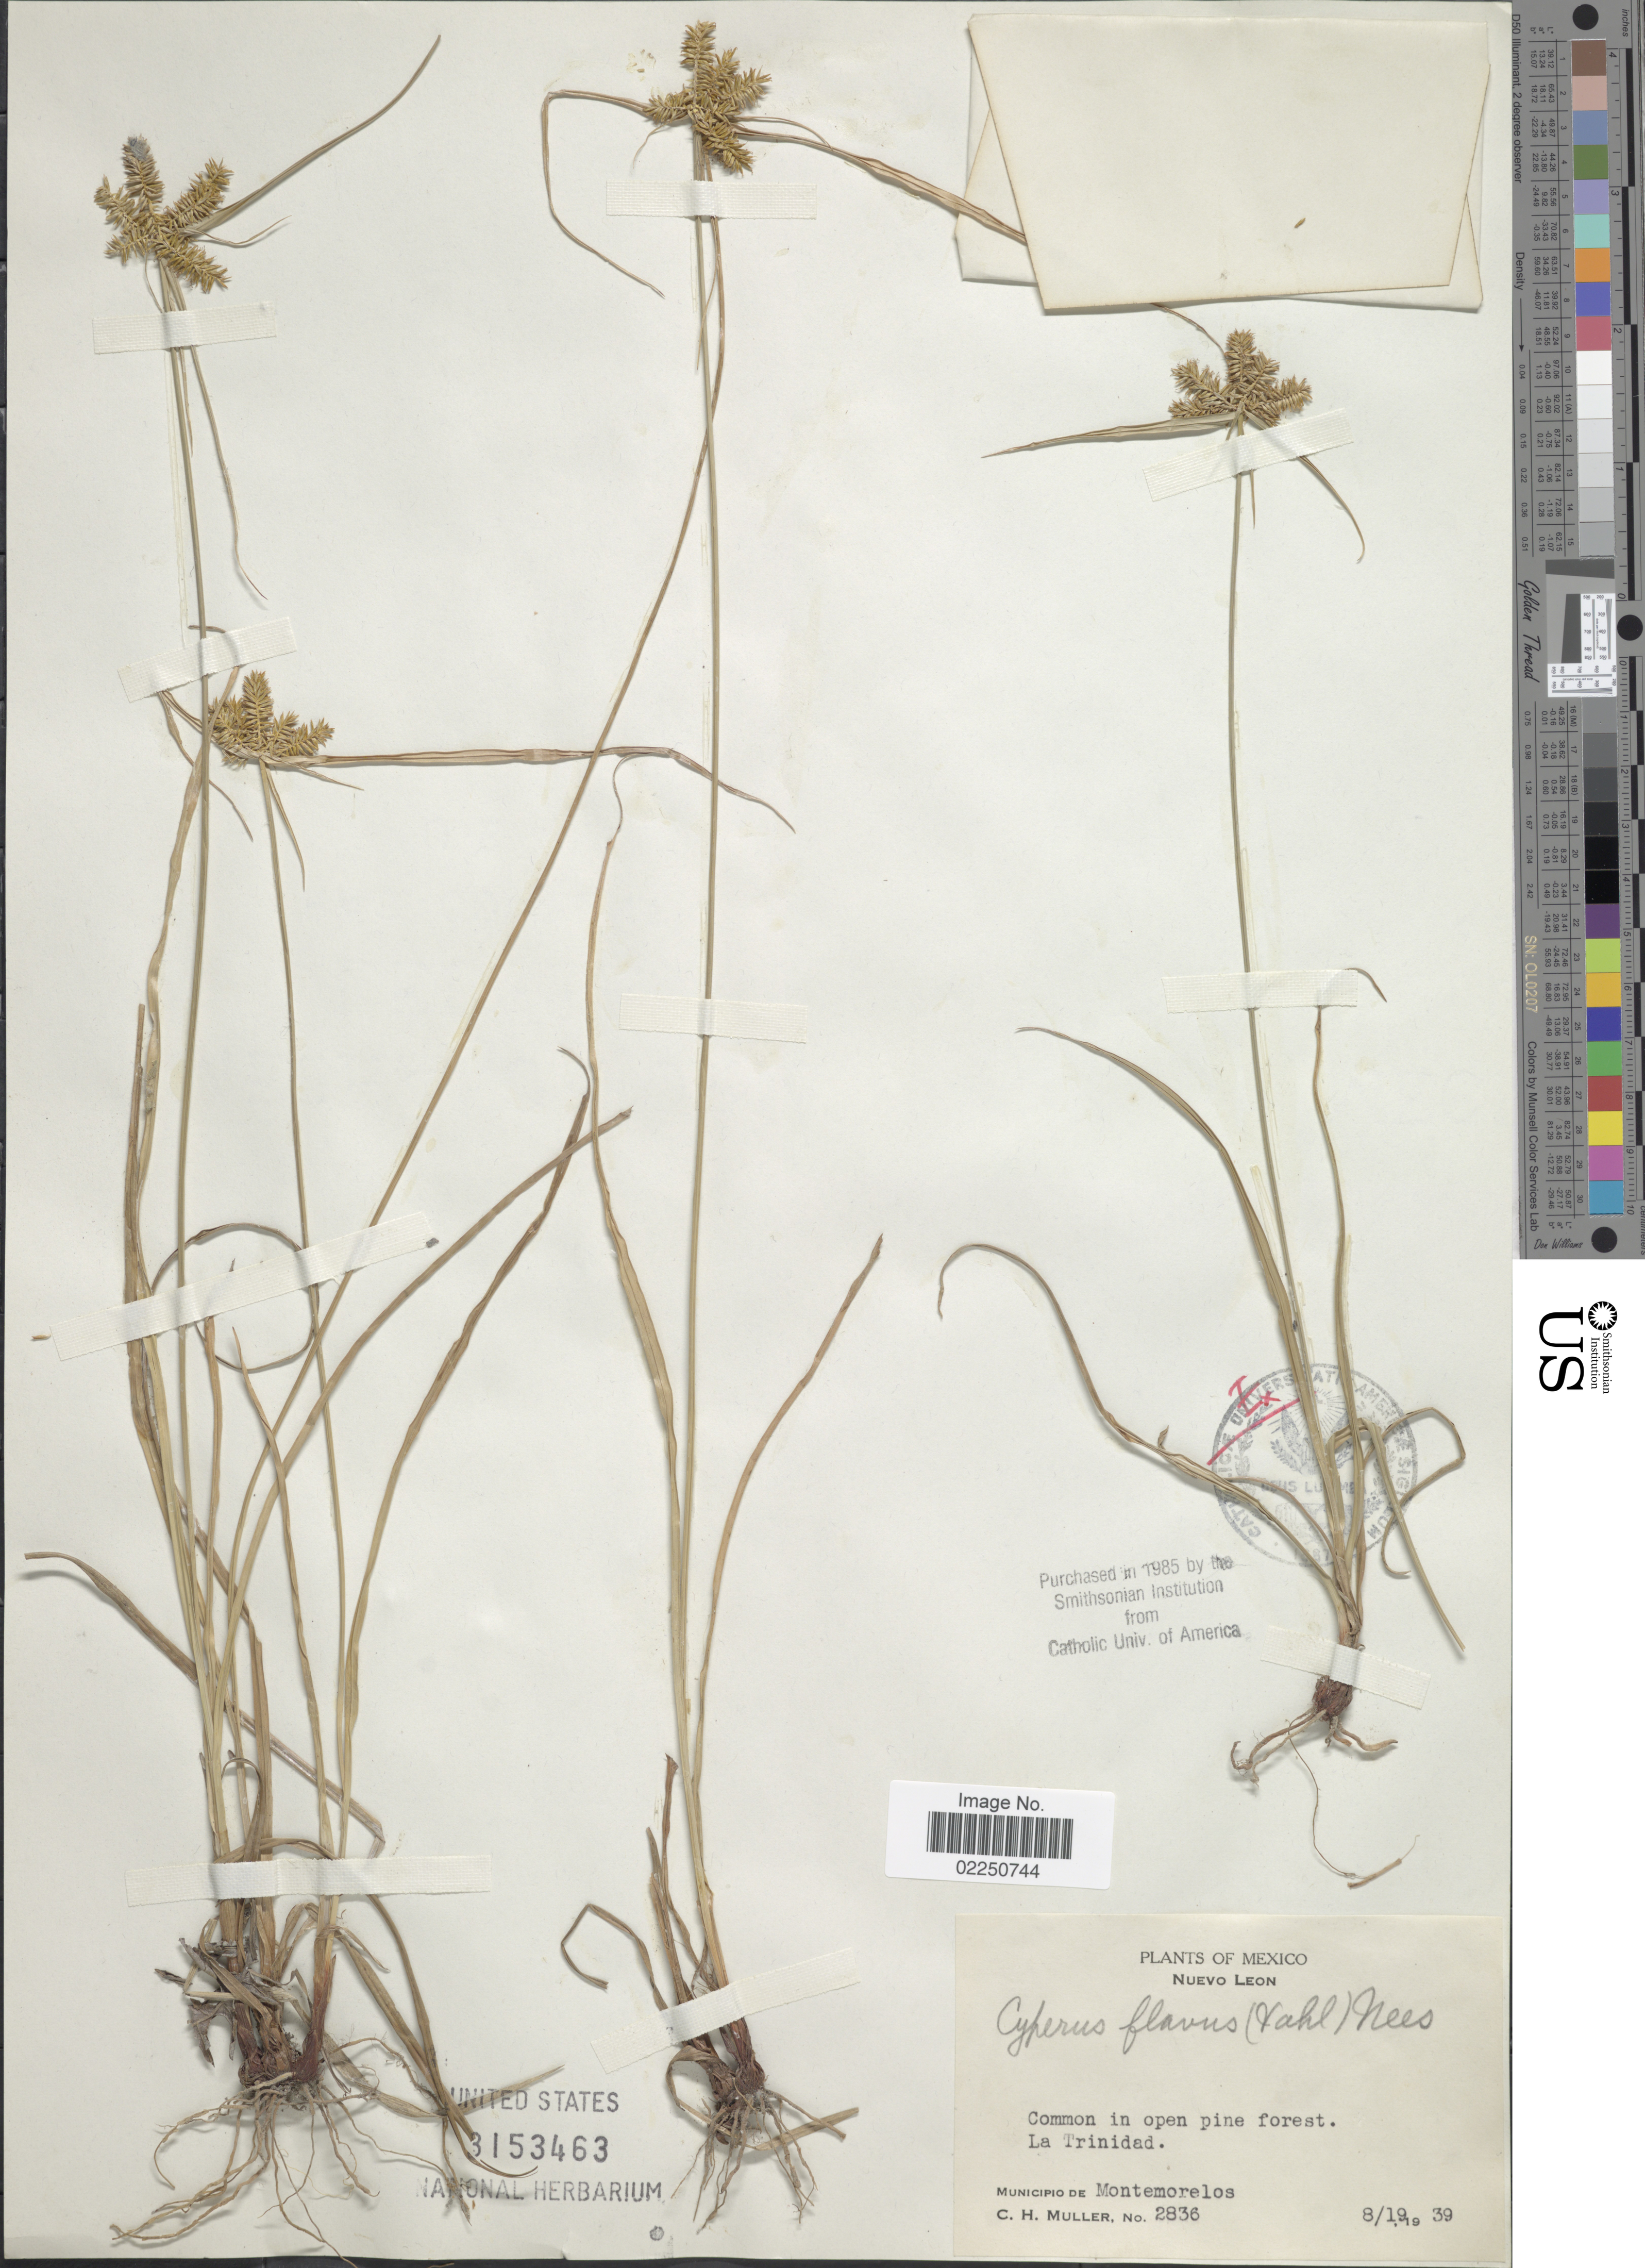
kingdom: Plantae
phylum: Tracheophyta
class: Liliopsida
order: Poales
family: Cyperaceae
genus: Cyperus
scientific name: Cyperus aggregatus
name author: (Willd.) Endl.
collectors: C. H. Mueller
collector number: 2836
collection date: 1939-08-19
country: Mexico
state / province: Nuevo León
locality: La Trinidad. Municipio de Montemorelos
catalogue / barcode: US 3153463